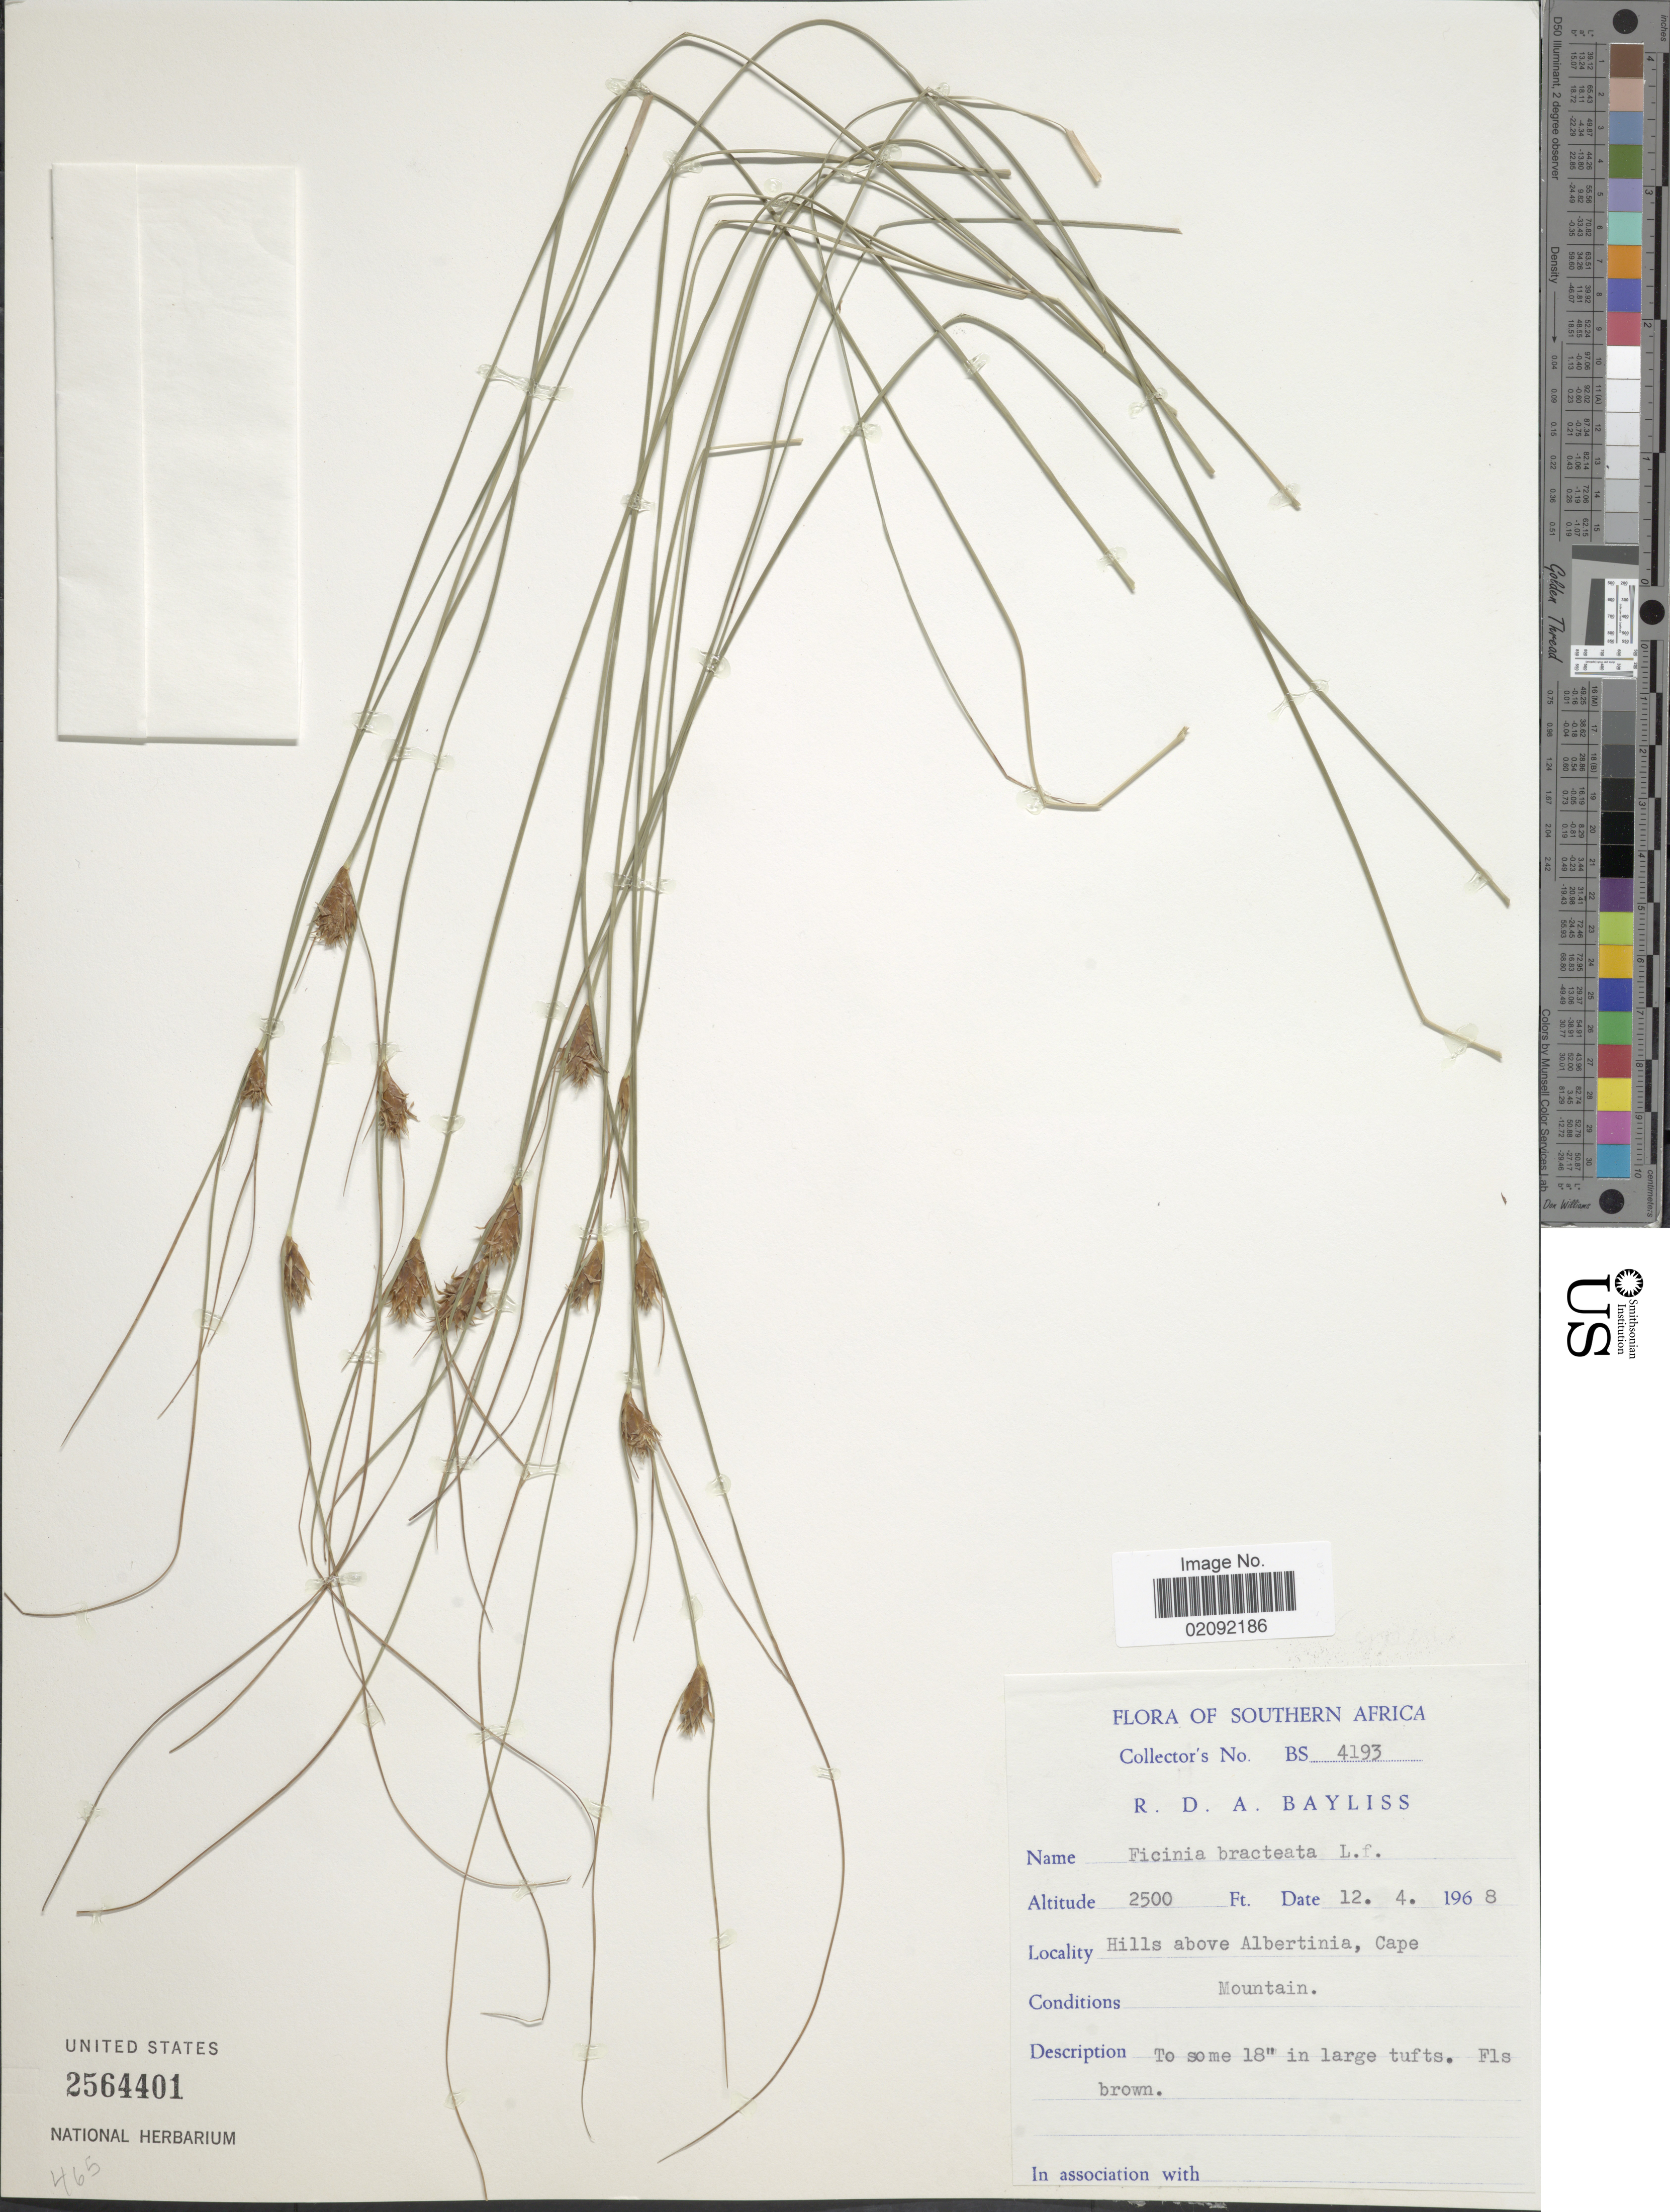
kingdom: Plantae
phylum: Tracheophyta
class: Liliopsida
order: Poales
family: Cyperaceae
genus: Ficinia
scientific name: Ficinia nigrescens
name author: (Schrad.) J. Raynal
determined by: Strong, Mark T., (BOT), Smithsonian Institution - National Museum of Natural History (UNITED STATES)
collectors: R. Bayliss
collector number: BS 4193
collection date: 1968-04-12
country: South Africa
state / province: Western Cape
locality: Hills above Albertinia, Mountain.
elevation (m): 762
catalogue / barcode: US 2564401